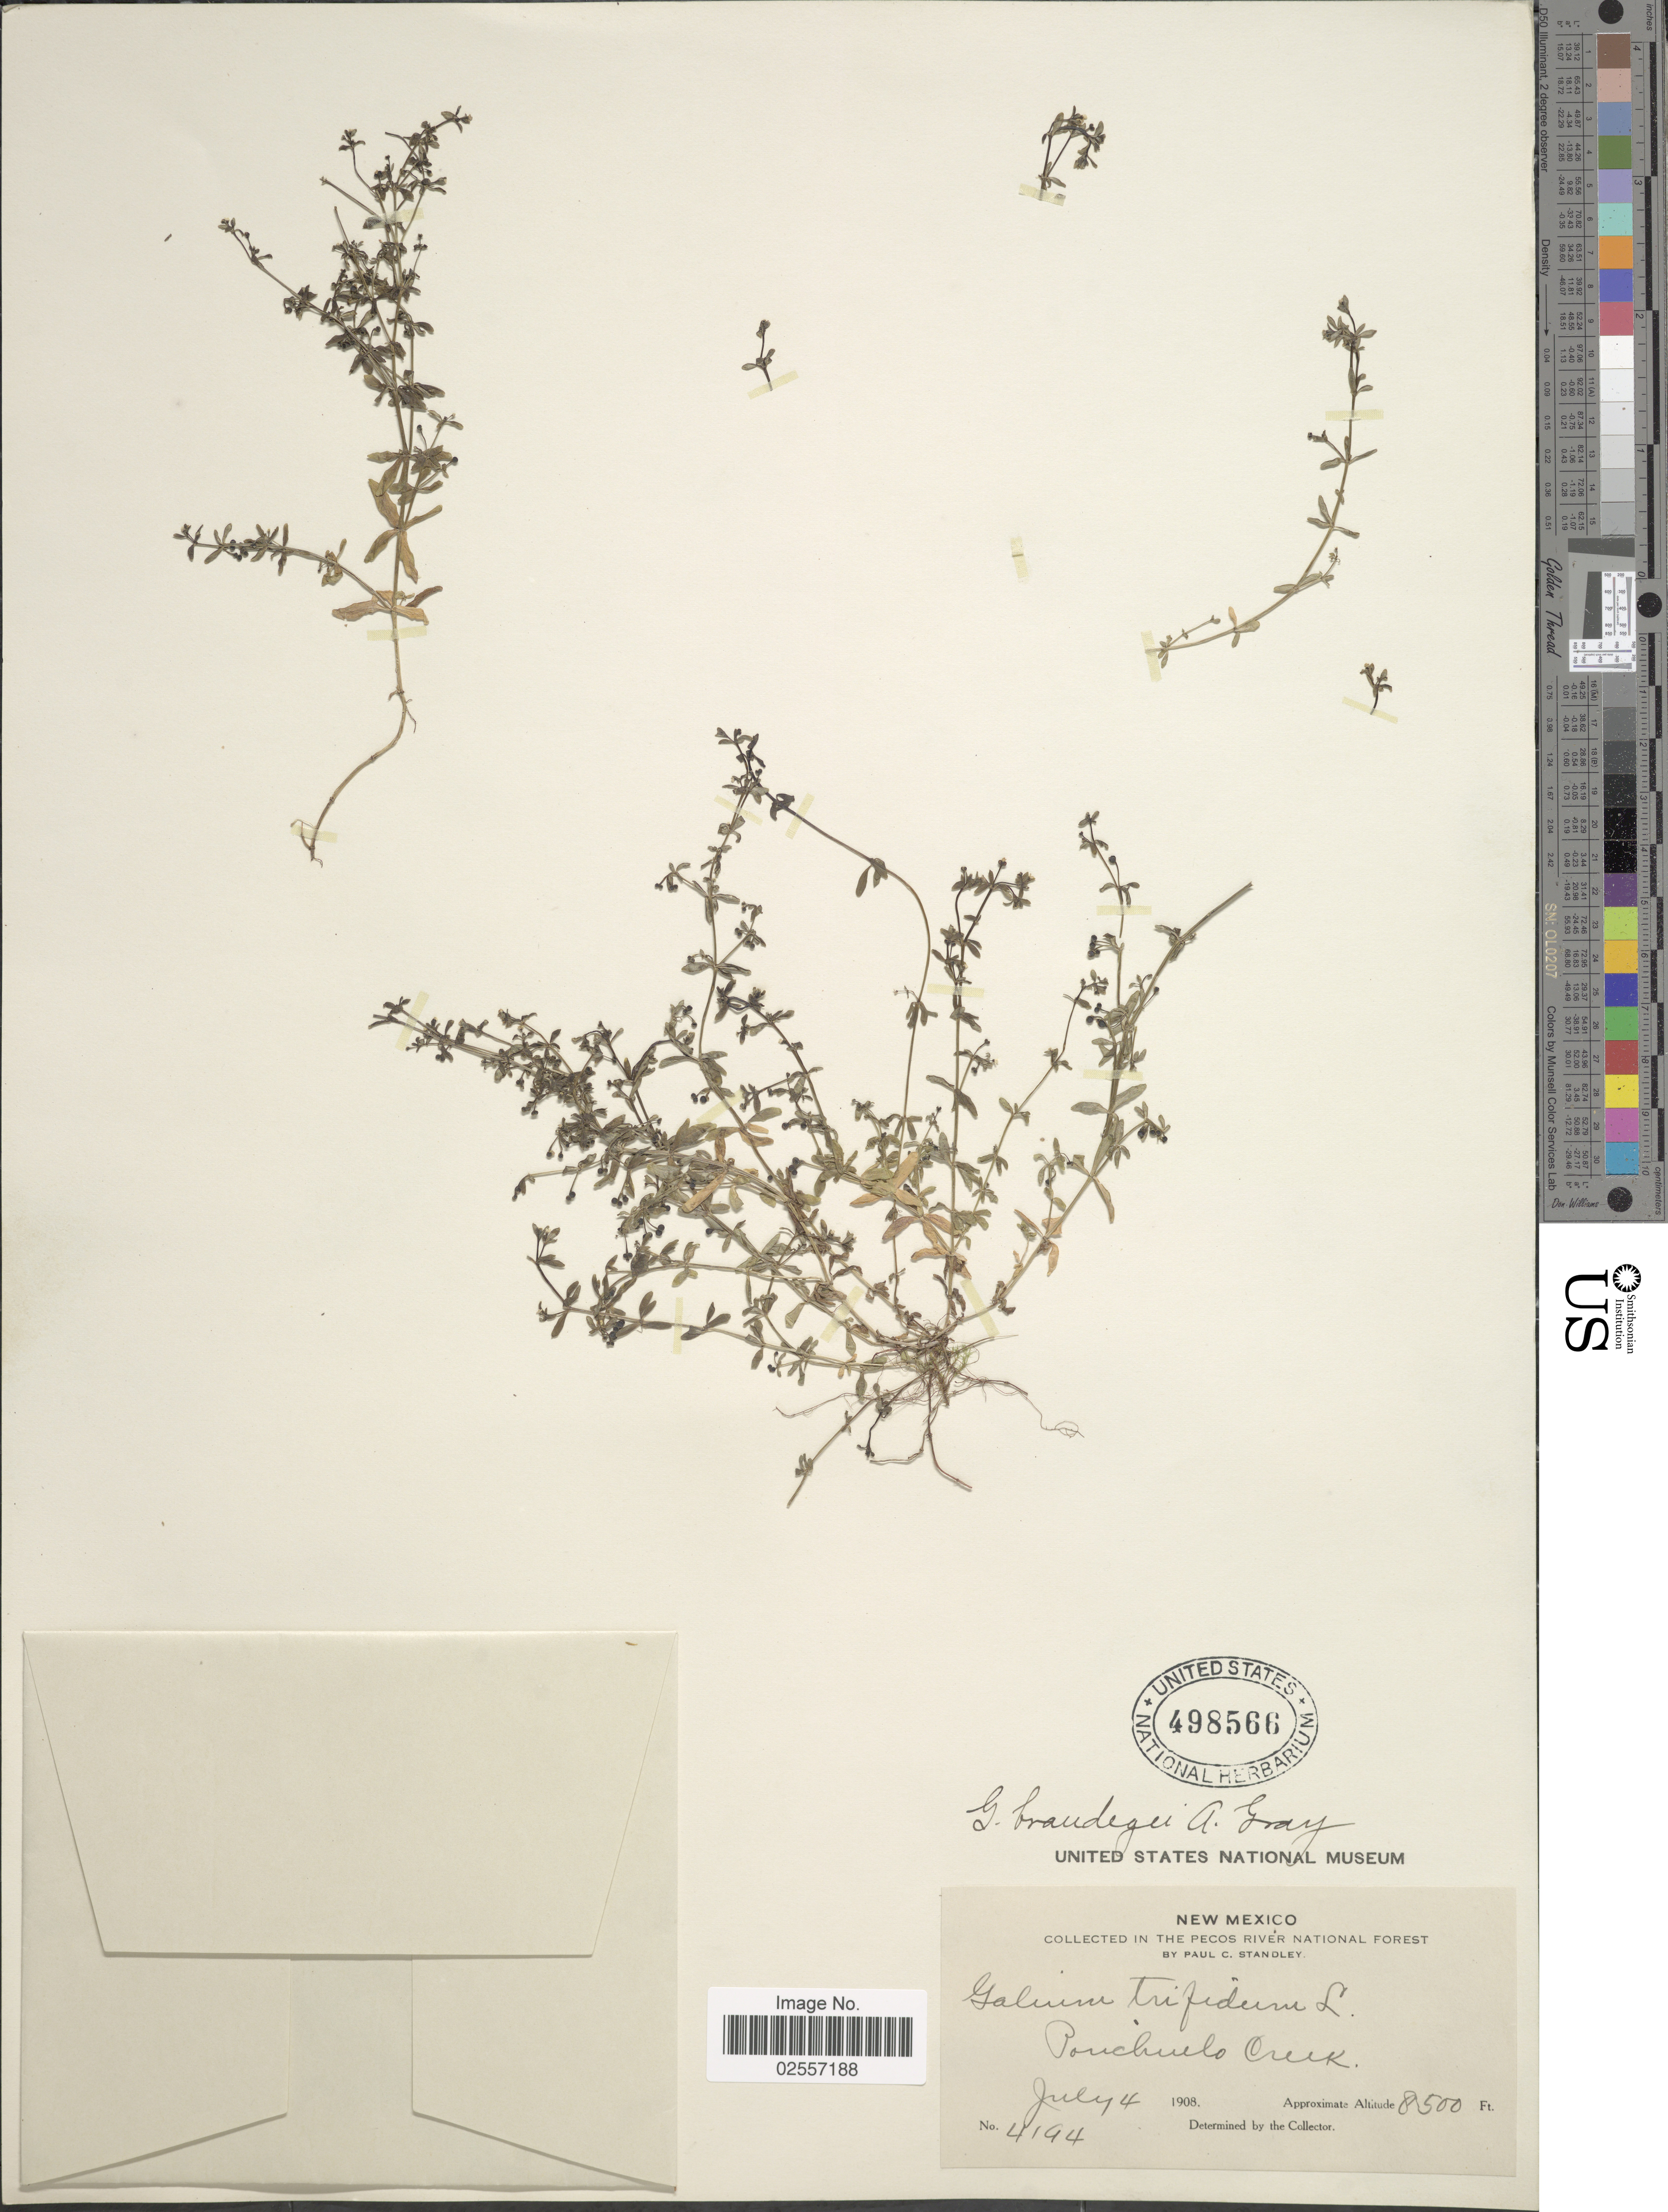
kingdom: Plantae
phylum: Tracheophyta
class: Magnoliopsida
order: Gentianales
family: Rubiaceae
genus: Galium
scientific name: Galium brandegeei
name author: A. Gray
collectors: P. C. Standley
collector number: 4194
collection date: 1908-07-04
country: United States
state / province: New Mexico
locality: Pecos River National Forest. Pouchuelo Creek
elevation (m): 2591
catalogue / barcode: US 498566